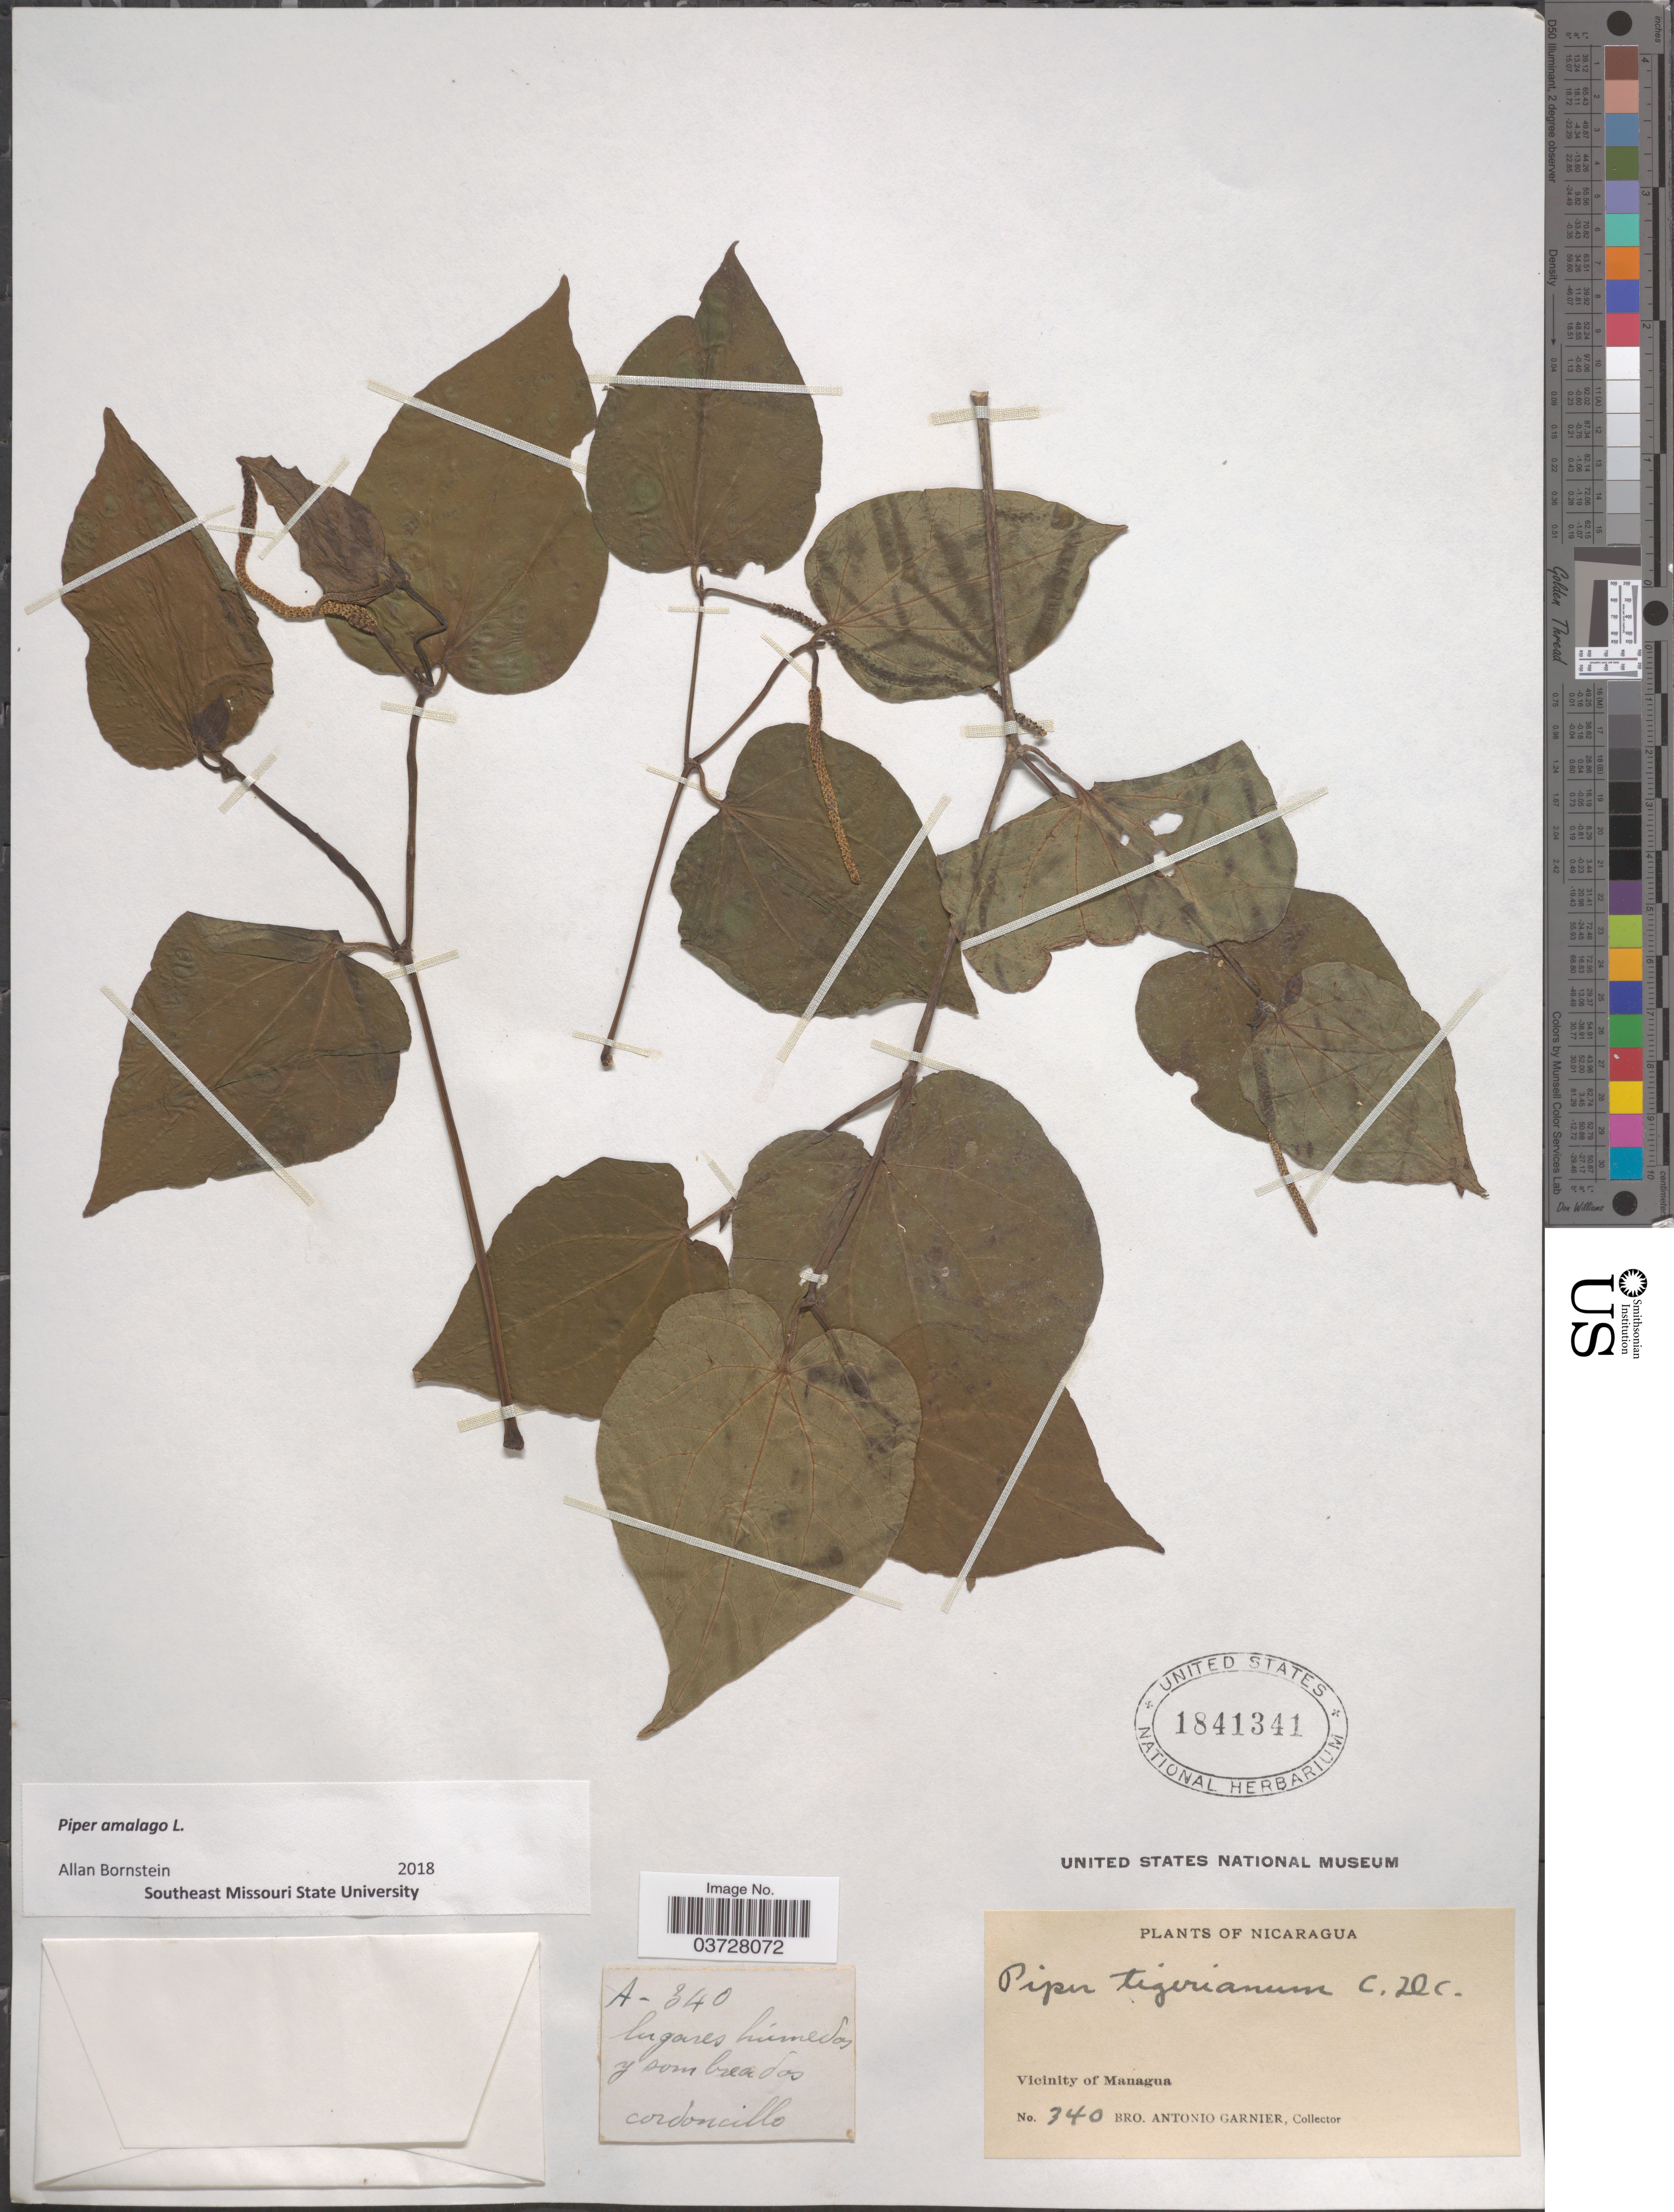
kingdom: Plantae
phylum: Tracheophyta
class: Magnoliopsida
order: Piperales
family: Piperaceae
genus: Piper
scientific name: Piper amalago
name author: L.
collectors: Bro. A. Garnier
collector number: A-340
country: Nicaragua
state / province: Managua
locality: Vicinity of Managua.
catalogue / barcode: US 1841341